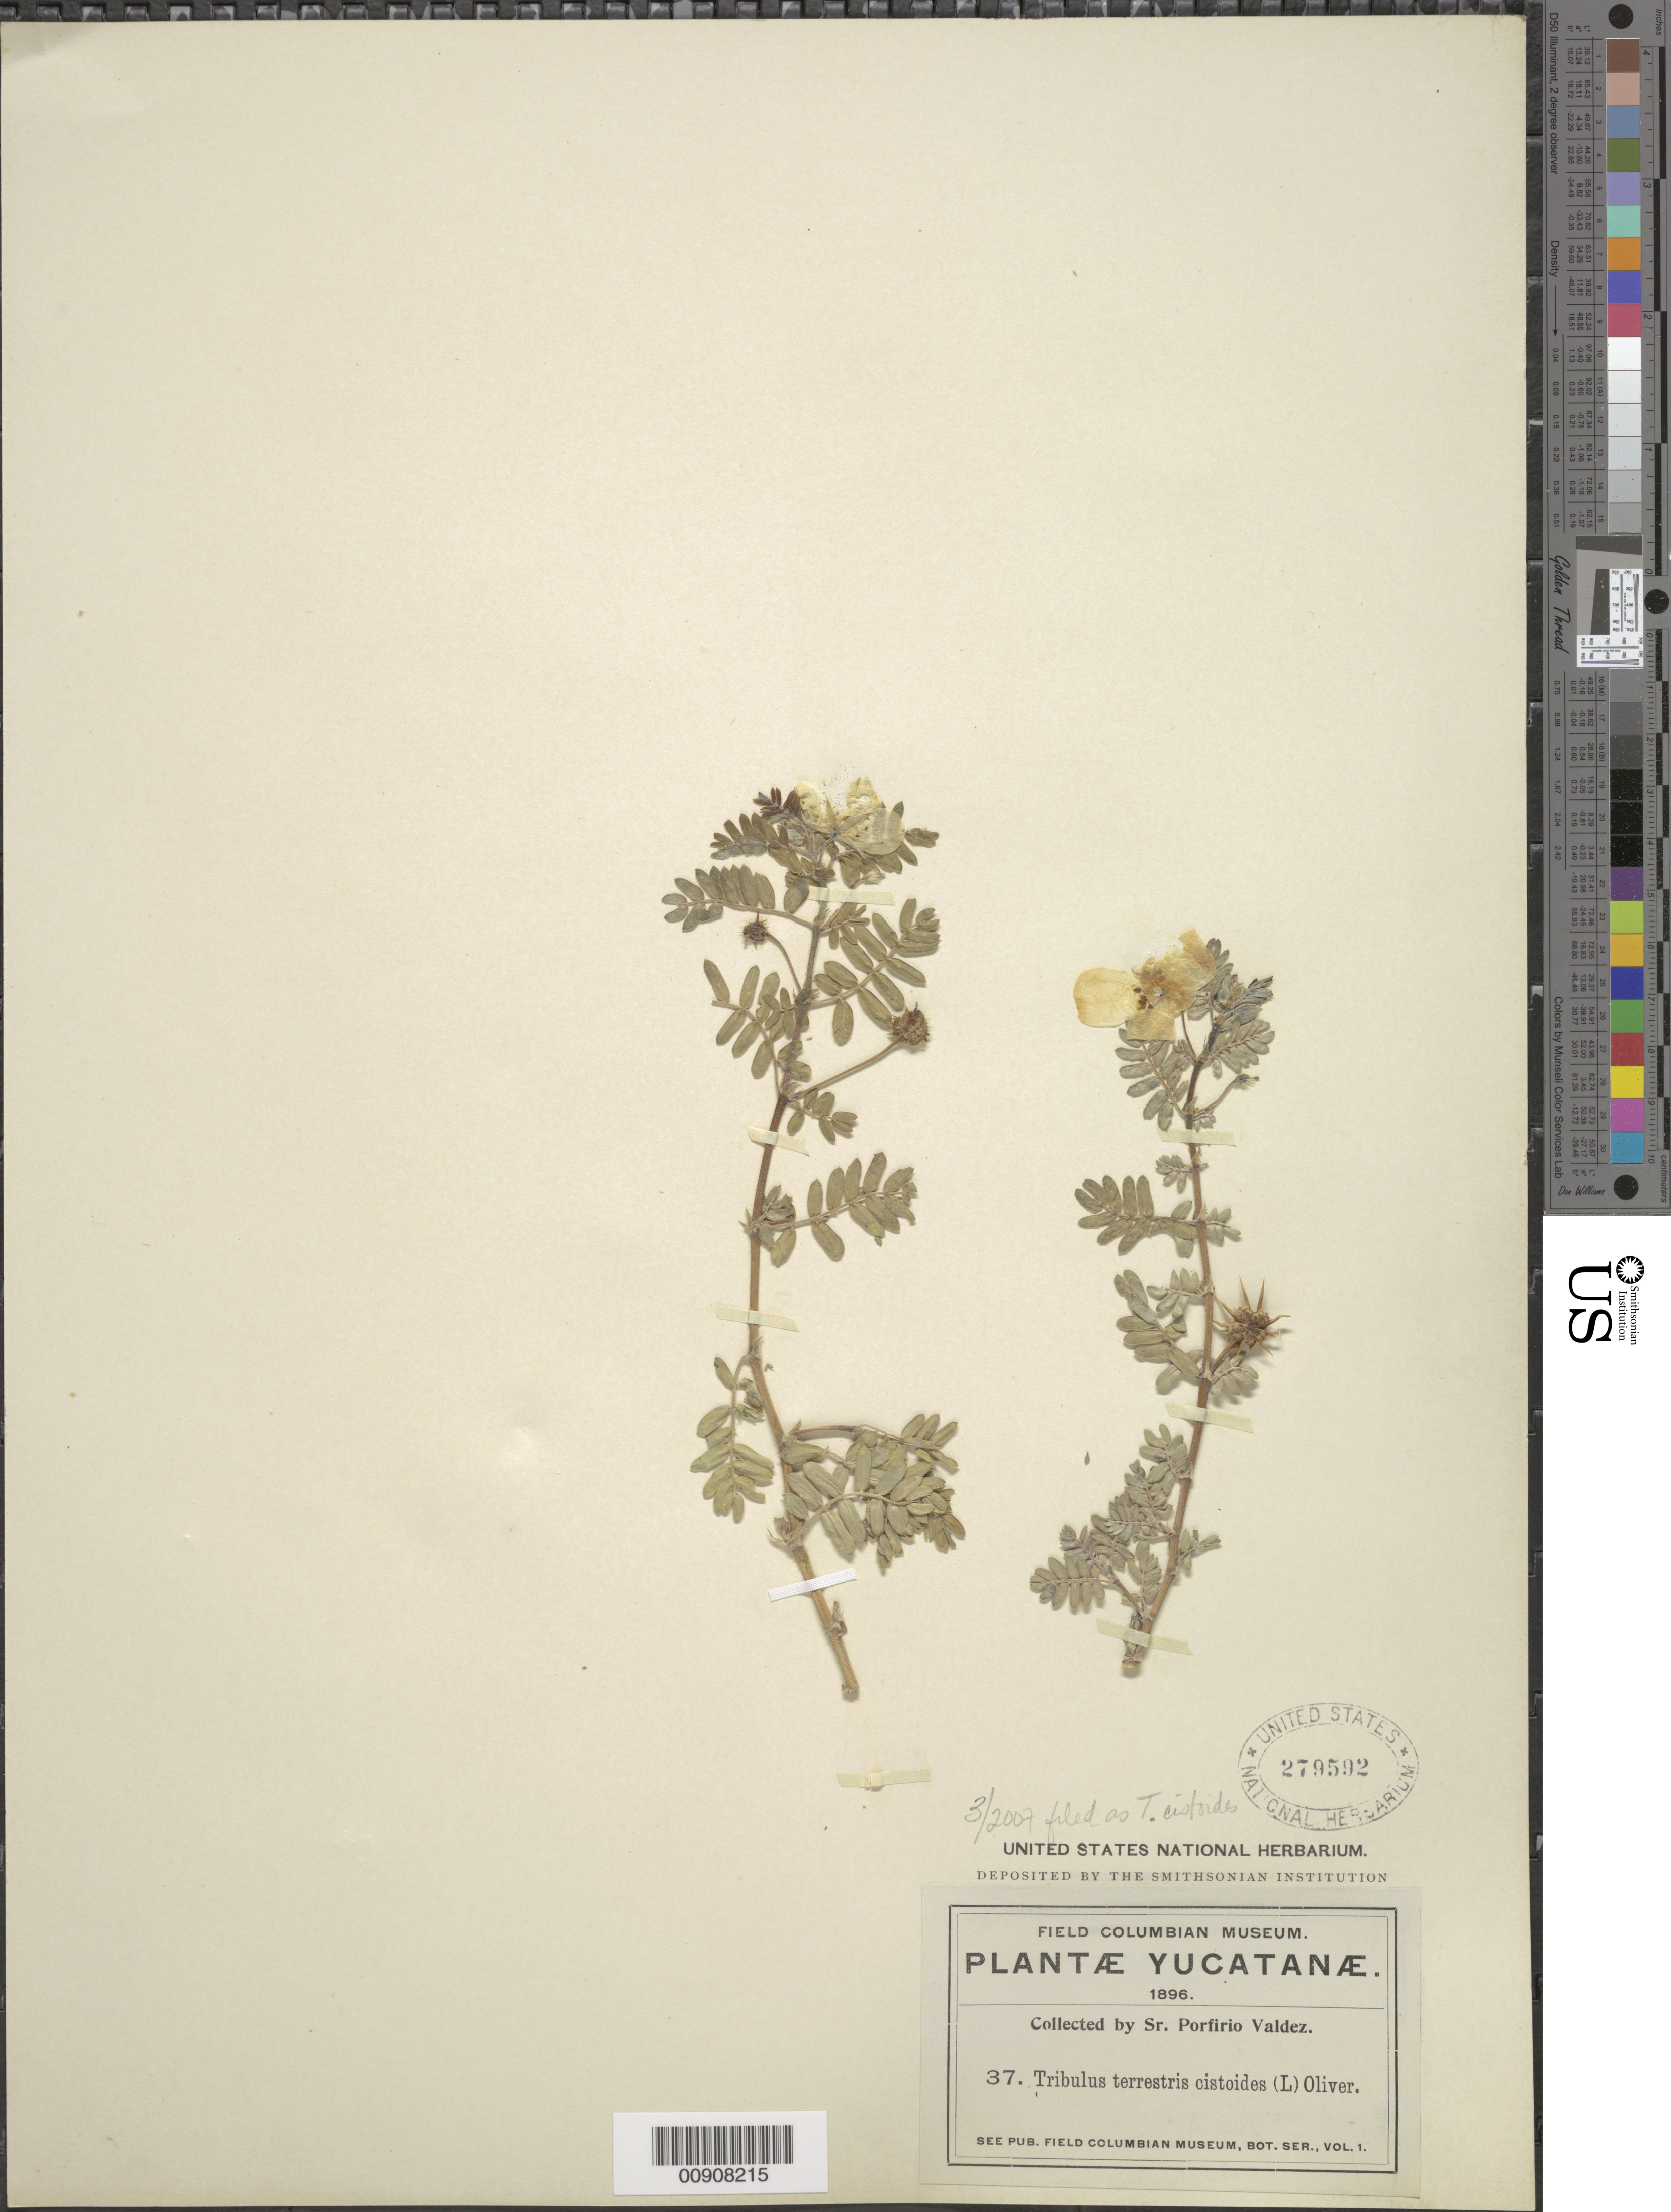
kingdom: Plantae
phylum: Tracheophyta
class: Magnoliopsida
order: Zygophyllales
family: Zygophyllaceae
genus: Tribulus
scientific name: Tribulus cistoides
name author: L.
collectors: P. Valdez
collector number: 37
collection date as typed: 1896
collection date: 1896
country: Mexico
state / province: Yucatán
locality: Yucatán.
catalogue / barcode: US 279592